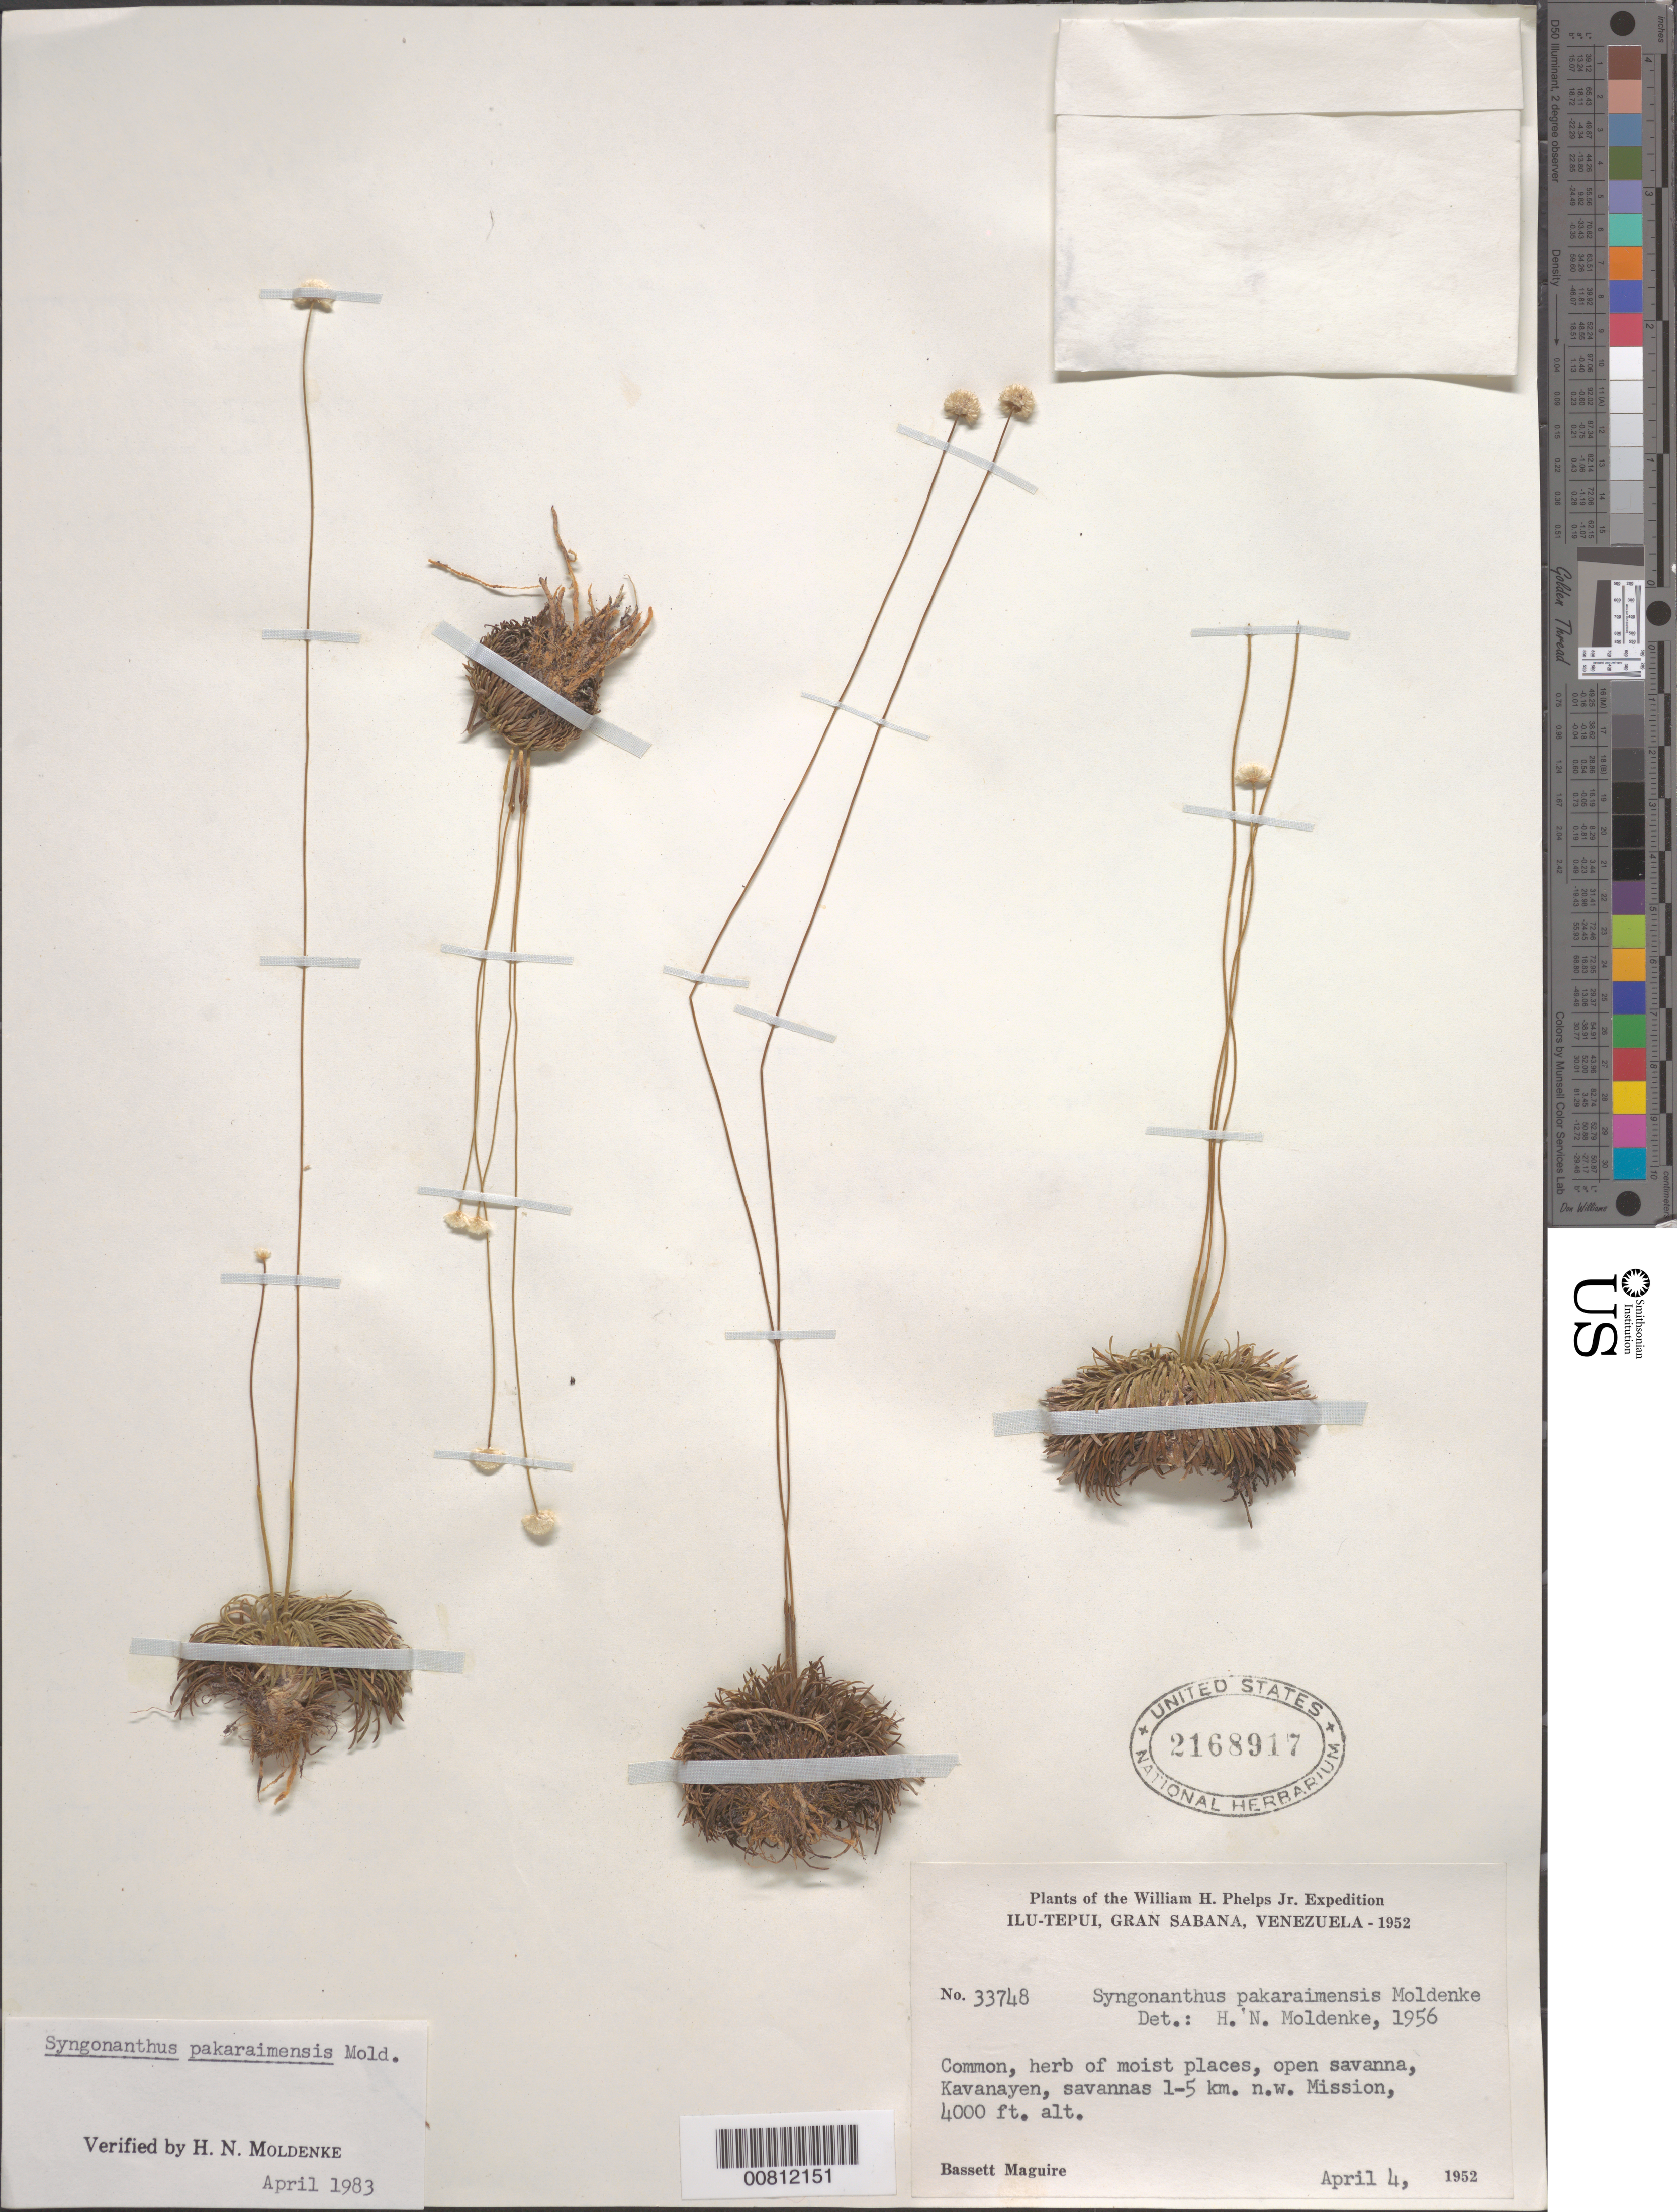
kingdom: Plantae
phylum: Tracheophyta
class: Liliopsida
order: Poales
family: Eriocaulaceae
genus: Syngonanthus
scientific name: Syngonanthus pakaraimensis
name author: Moldenke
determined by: Moldenke, H. N.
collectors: B. Maguire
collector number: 33748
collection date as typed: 4-Apr-52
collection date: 1952-04-04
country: Venezuela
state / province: Bolívar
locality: Gran Sabana, Ilu-tepuí, 1-5 km NW of Kavanayén Mission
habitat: Open savanna; in moist places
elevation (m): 1200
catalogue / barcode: US 2168917